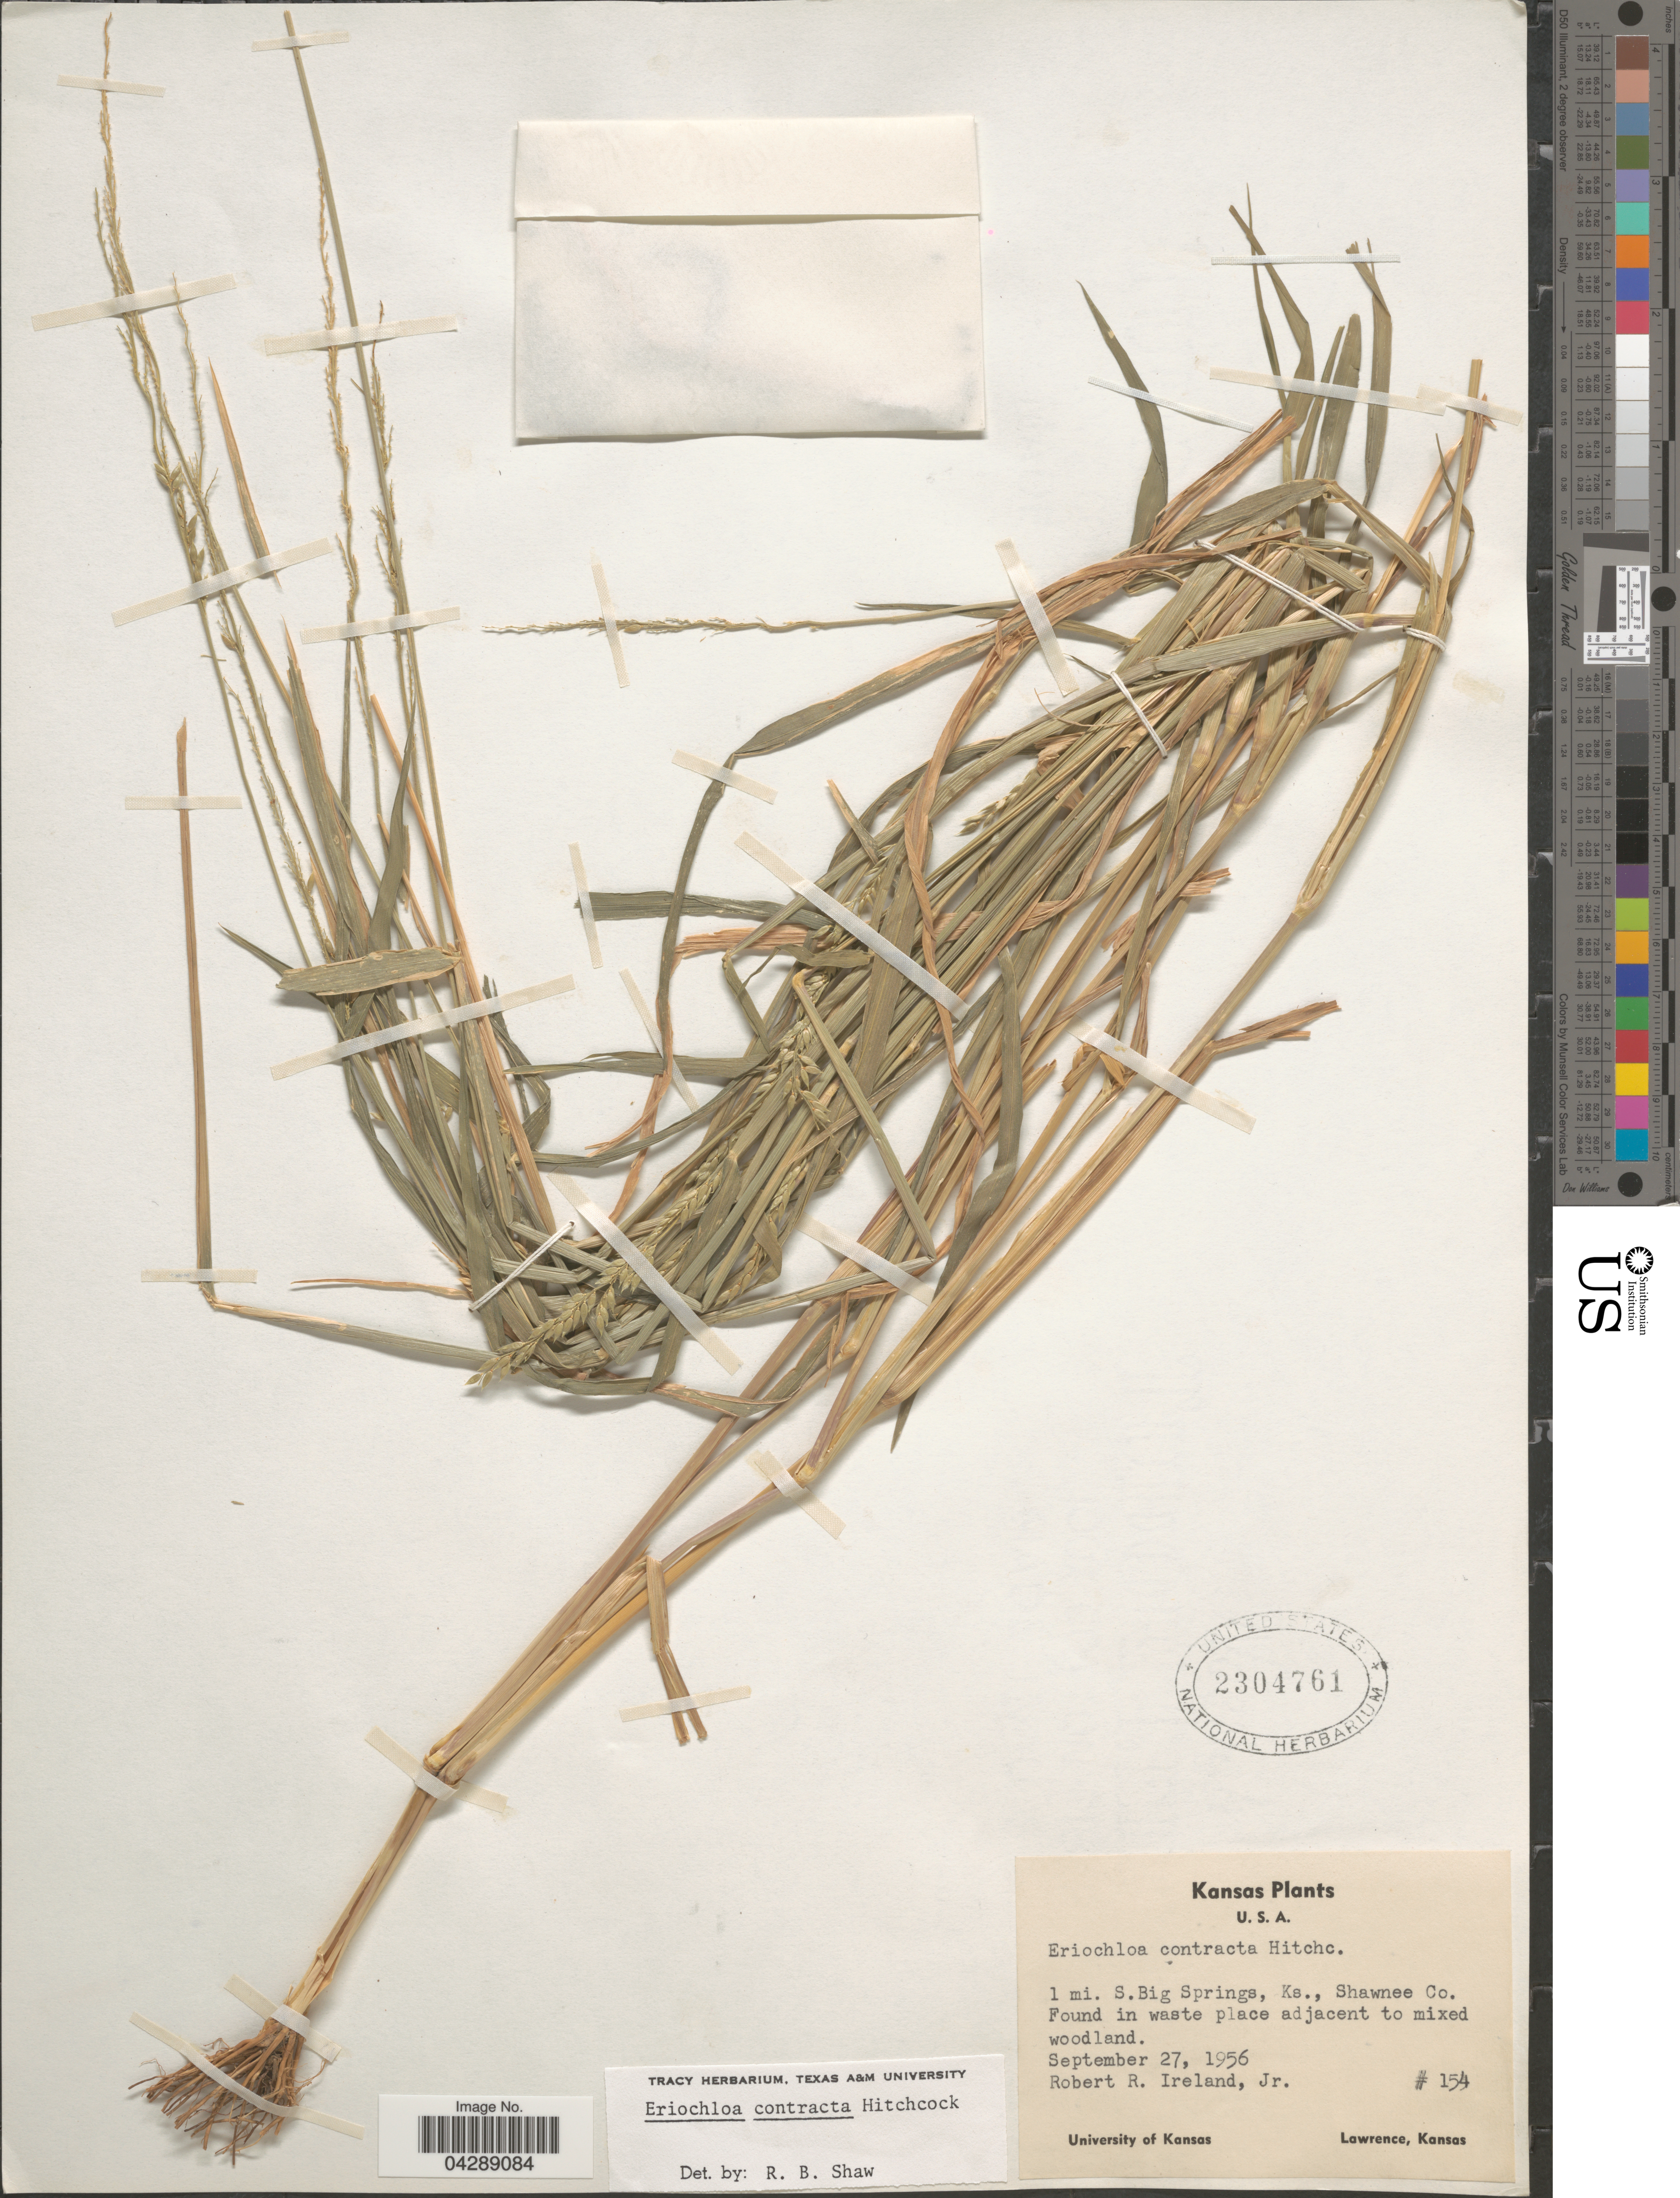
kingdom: Plantae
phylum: Tracheophyta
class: Liliopsida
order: Poales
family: Poaceae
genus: Eriochloa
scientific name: Eriochloa contracta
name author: Hitchc.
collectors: R. Ireland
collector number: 154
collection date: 1956-09-27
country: United States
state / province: Kansas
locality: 1 mi. S.Big Springs, Ks., Shawnee Co.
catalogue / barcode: US 2304761